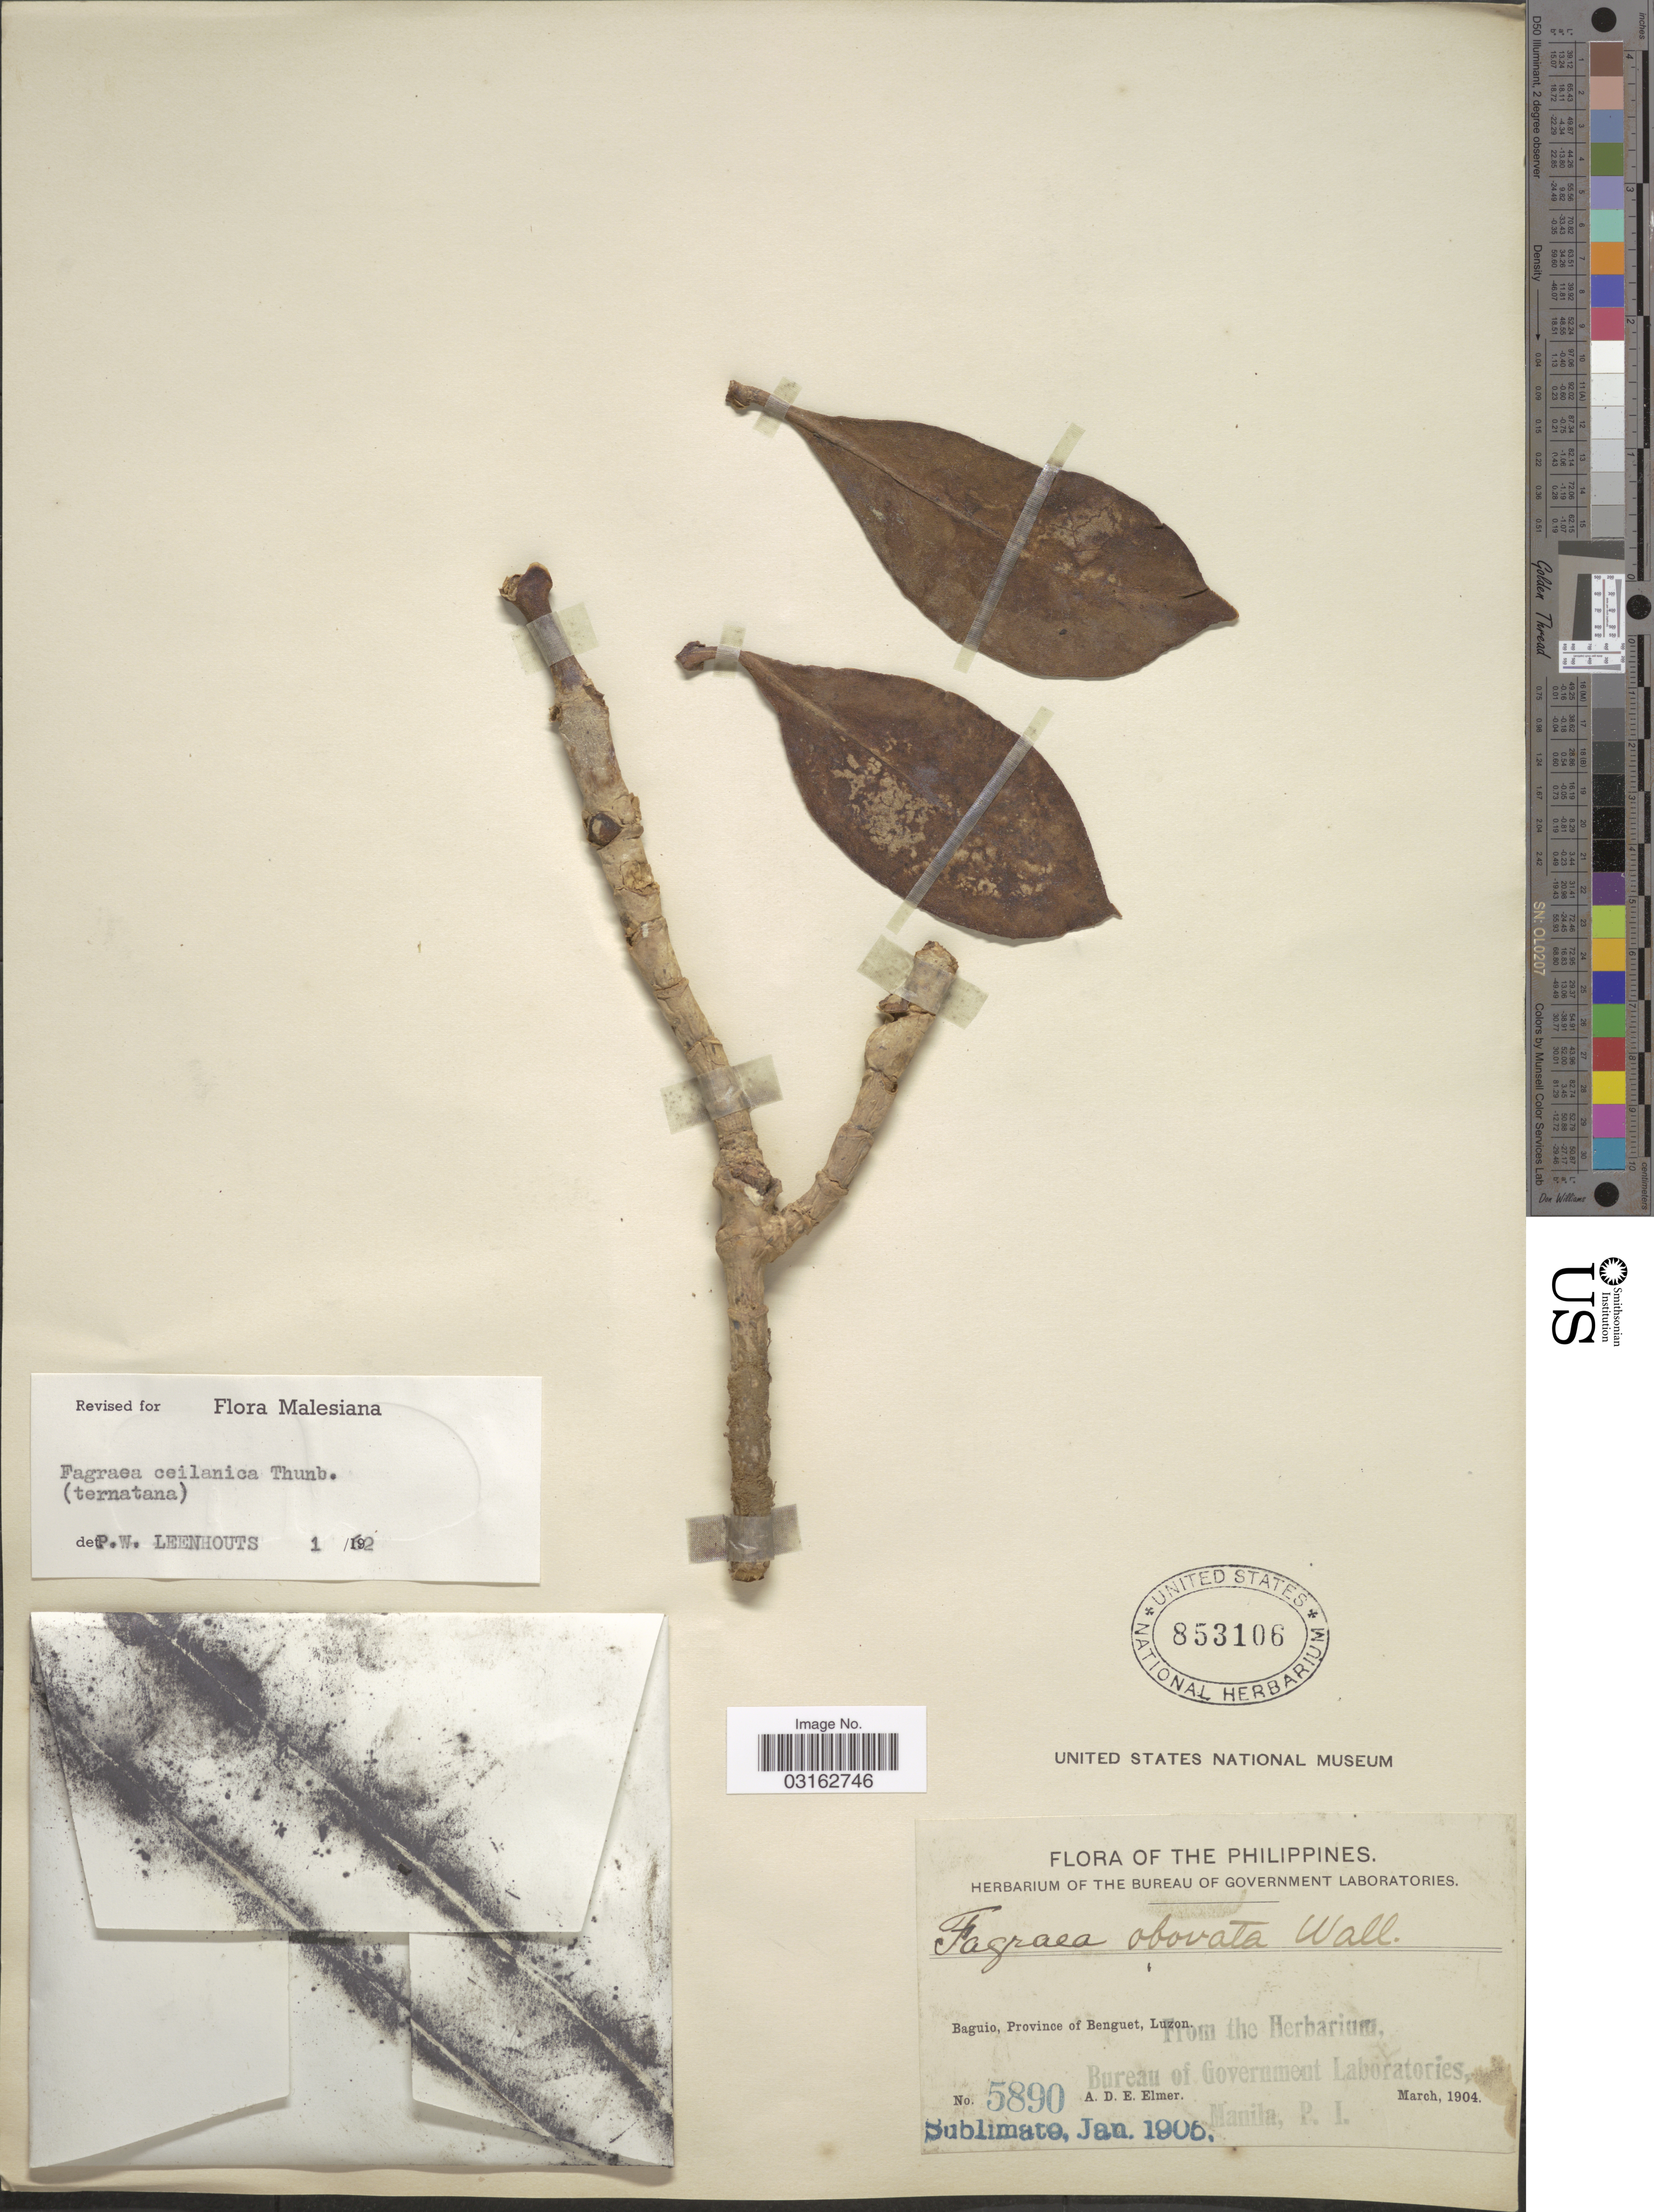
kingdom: Plantae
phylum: Tracheophyta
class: Magnoliopsida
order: Gentianales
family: Gentianaceae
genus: Fagraea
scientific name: Fagraea ceilanica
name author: Thunb.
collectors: A. D. E. Elmer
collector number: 5890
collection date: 1905-01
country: Philippines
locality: Baguio, Province of Benguet, Luzon.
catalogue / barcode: US 853106